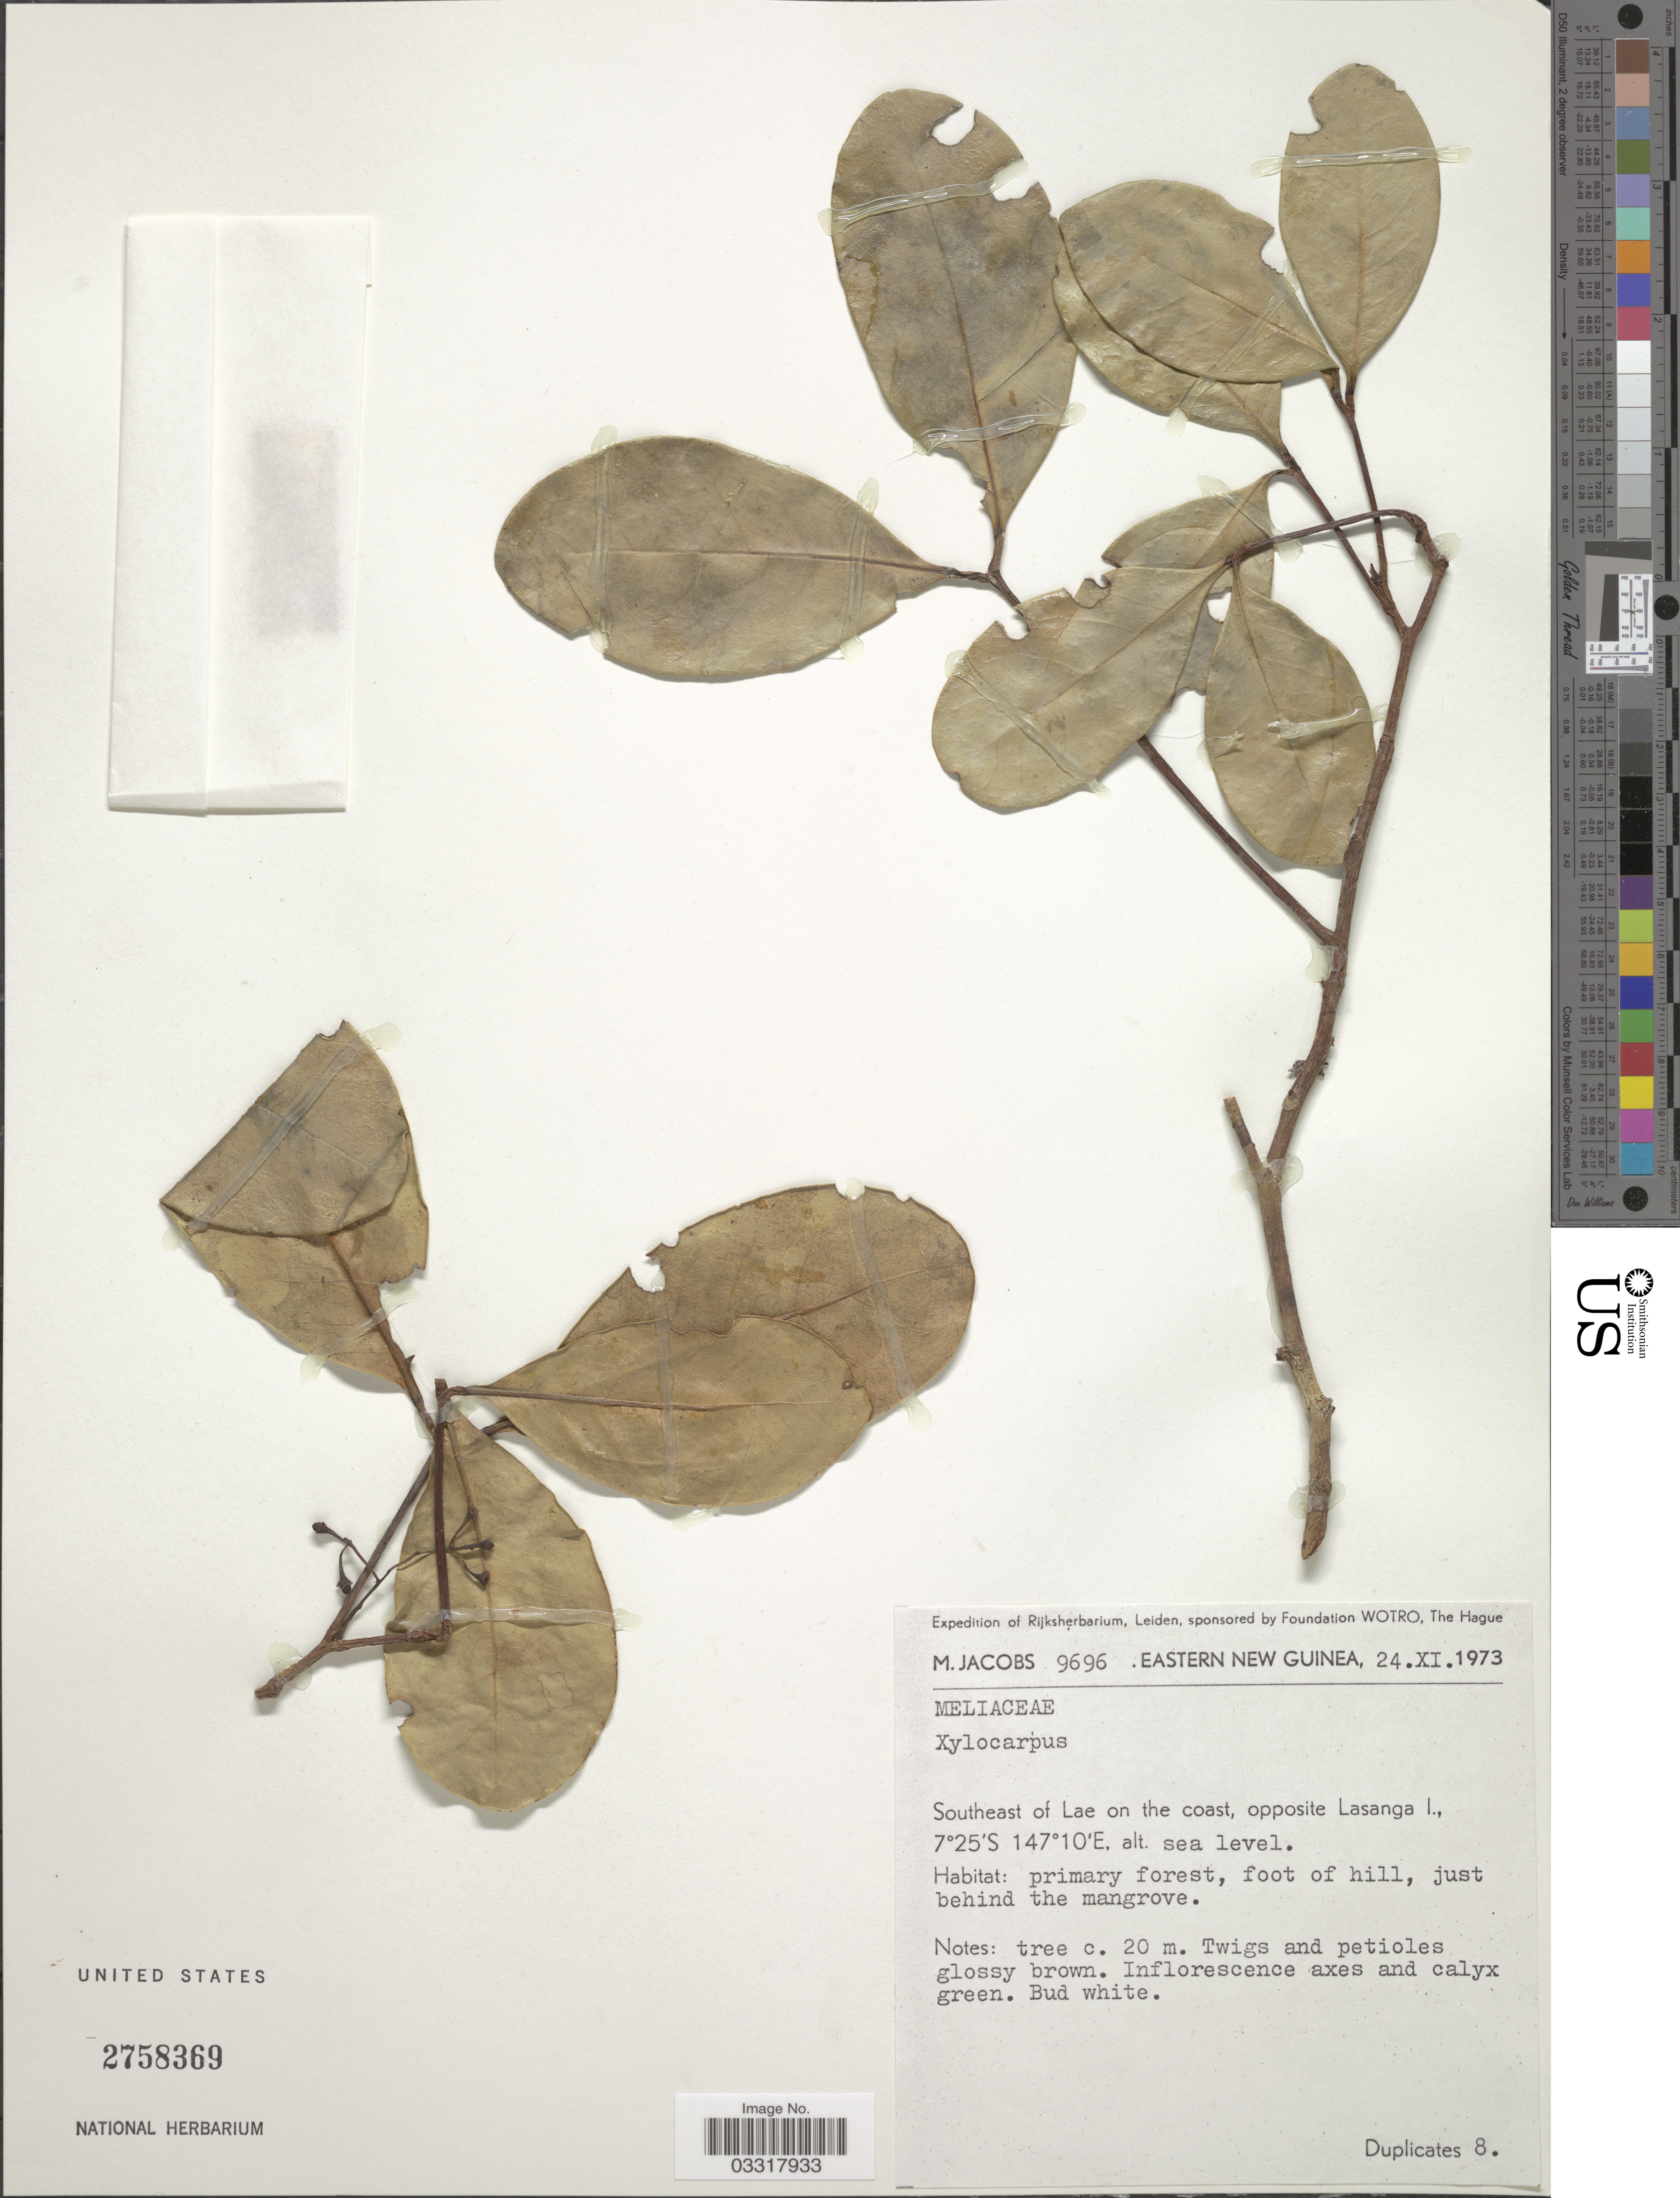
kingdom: Plantae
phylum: Tracheophyta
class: Magnoliopsida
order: Sapindales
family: Meliaceae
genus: Xylocarpus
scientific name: Xylocarpus granatum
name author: J. Koenig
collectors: M. Jacobs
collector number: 9696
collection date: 1973-11-24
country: Papua New Guinea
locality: Eastern New Guinea. Southeast of Lae on the coast, opposite Lasanga I.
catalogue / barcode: US 2758369